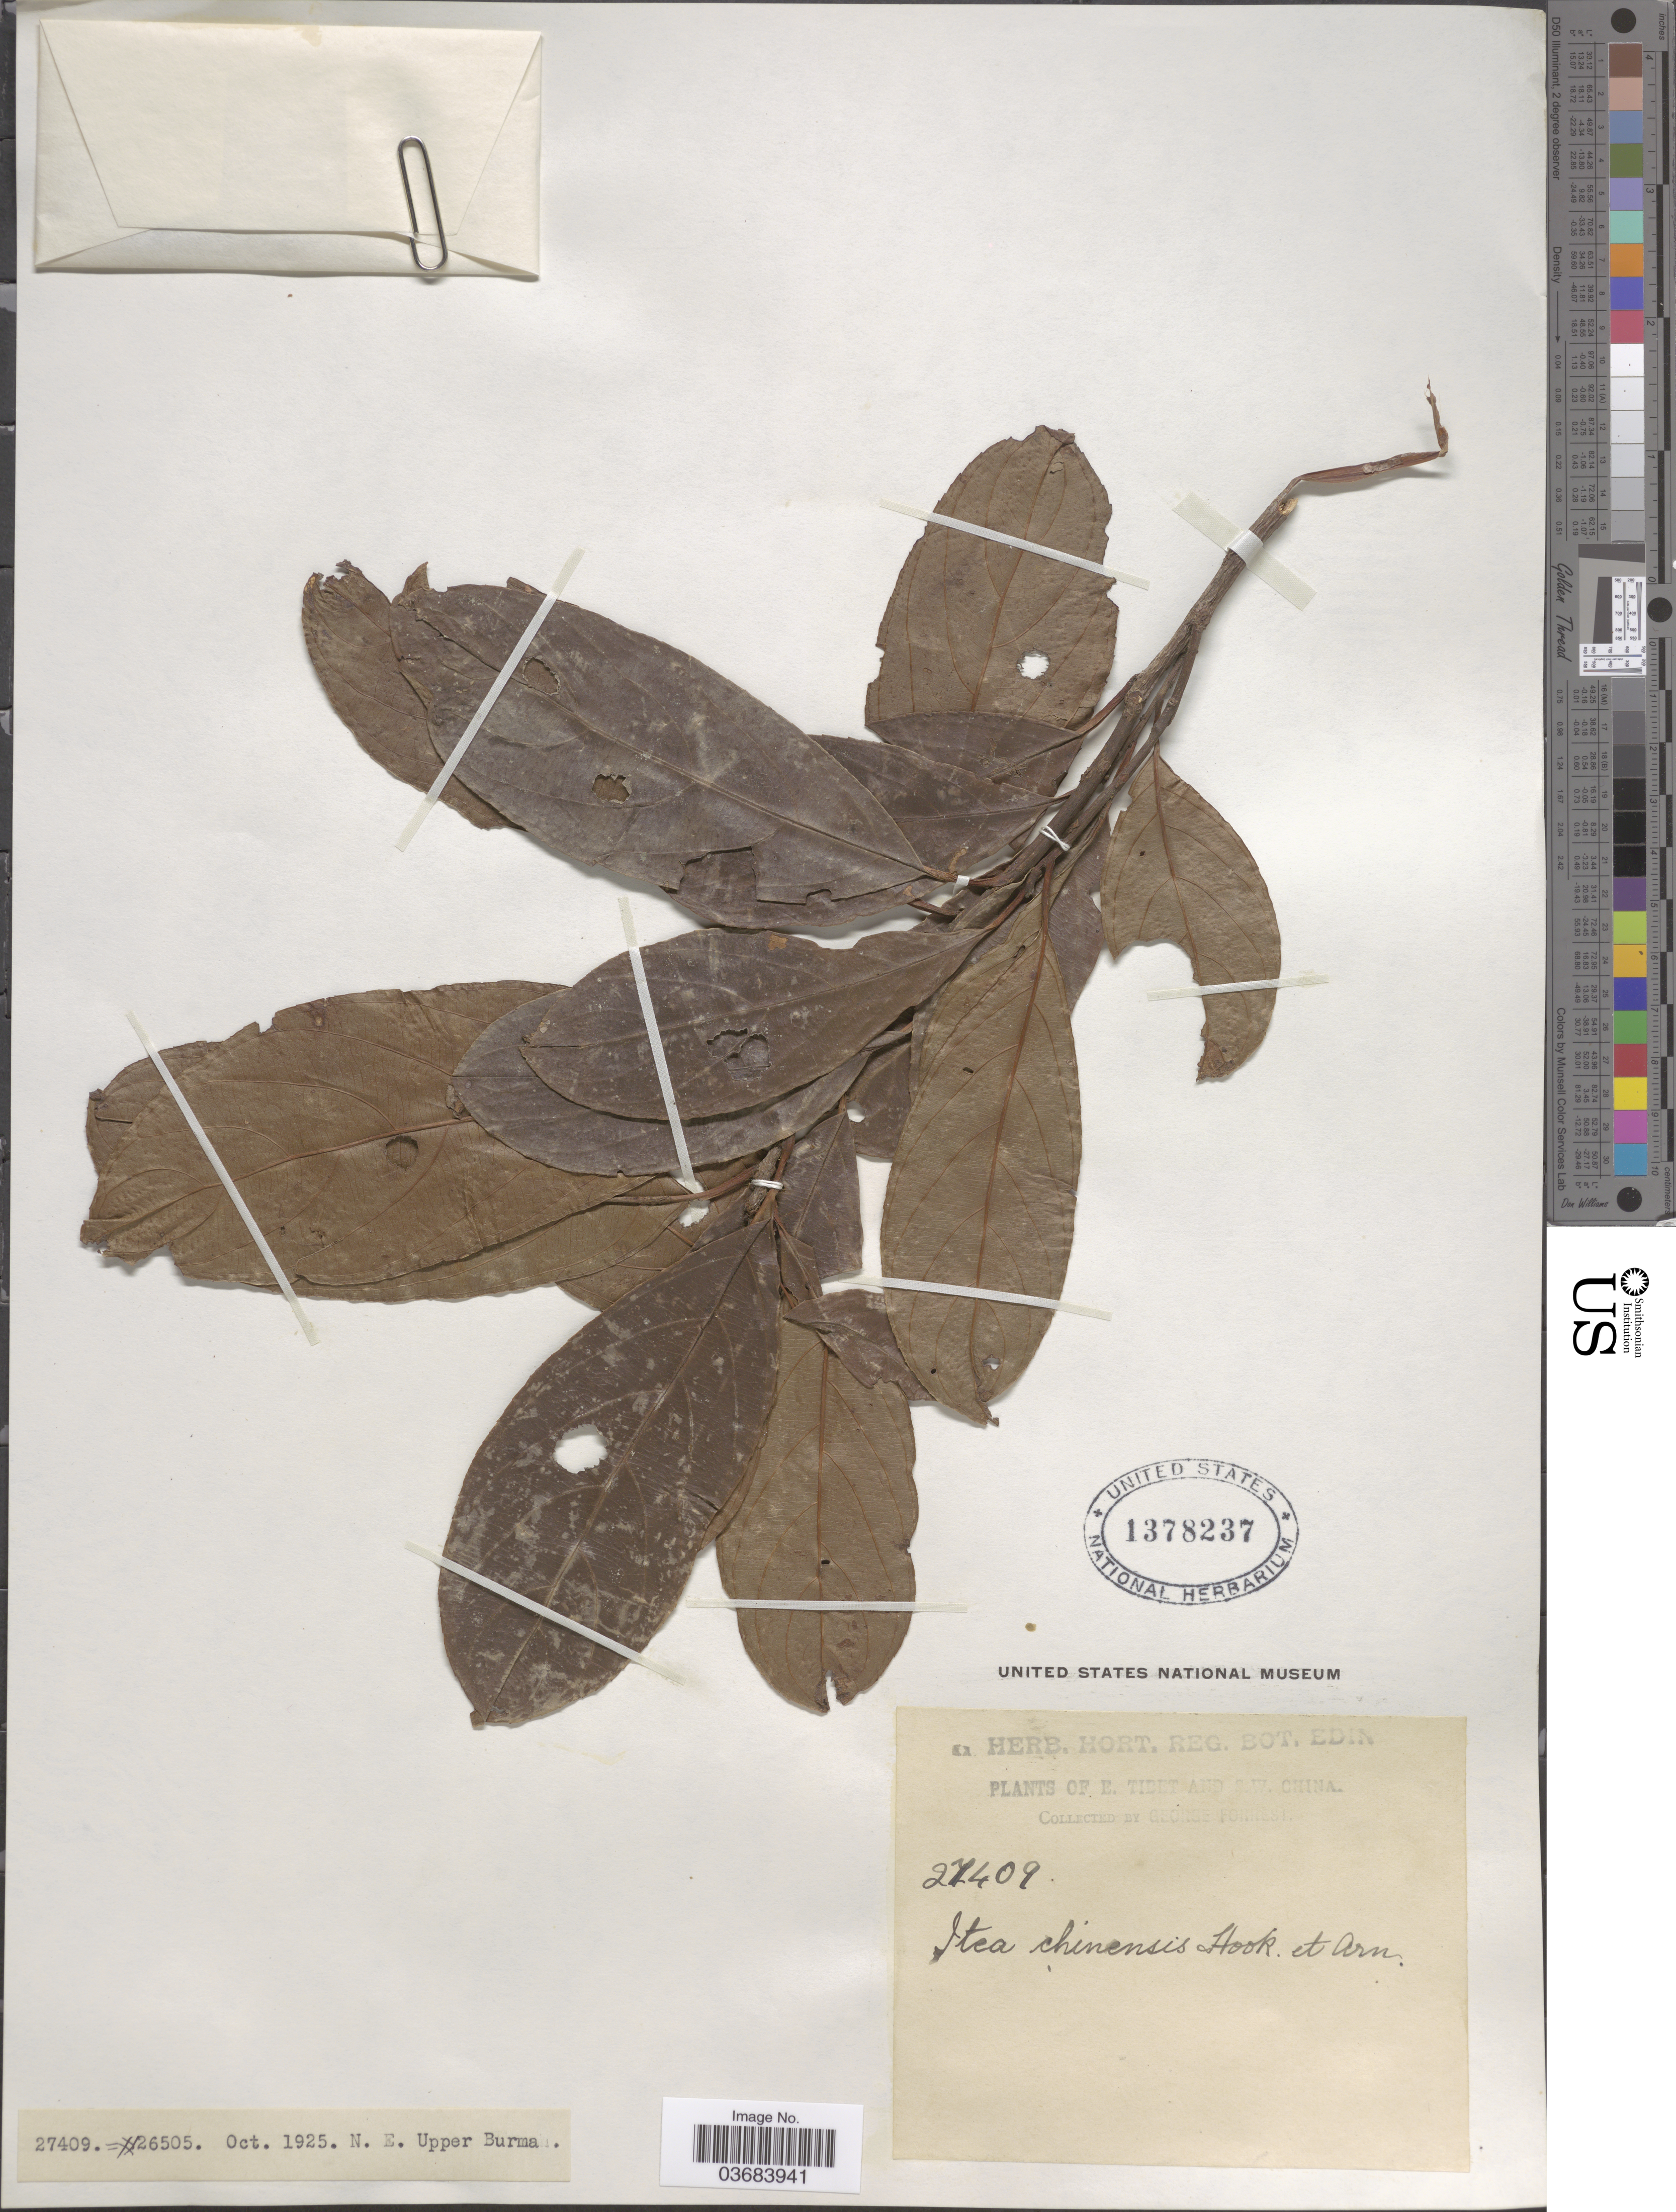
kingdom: Plantae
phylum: Tracheophyta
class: Magnoliopsida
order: Saxifragales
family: Iteaceae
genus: Itea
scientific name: Itea chinensis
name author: W. Hook. & H.J. Arn.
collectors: G. Forrest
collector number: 27409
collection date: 1925-10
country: Myanmar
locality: E. Tibet and S. W. China. N. E. of Upper Burma.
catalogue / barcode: US 1378237